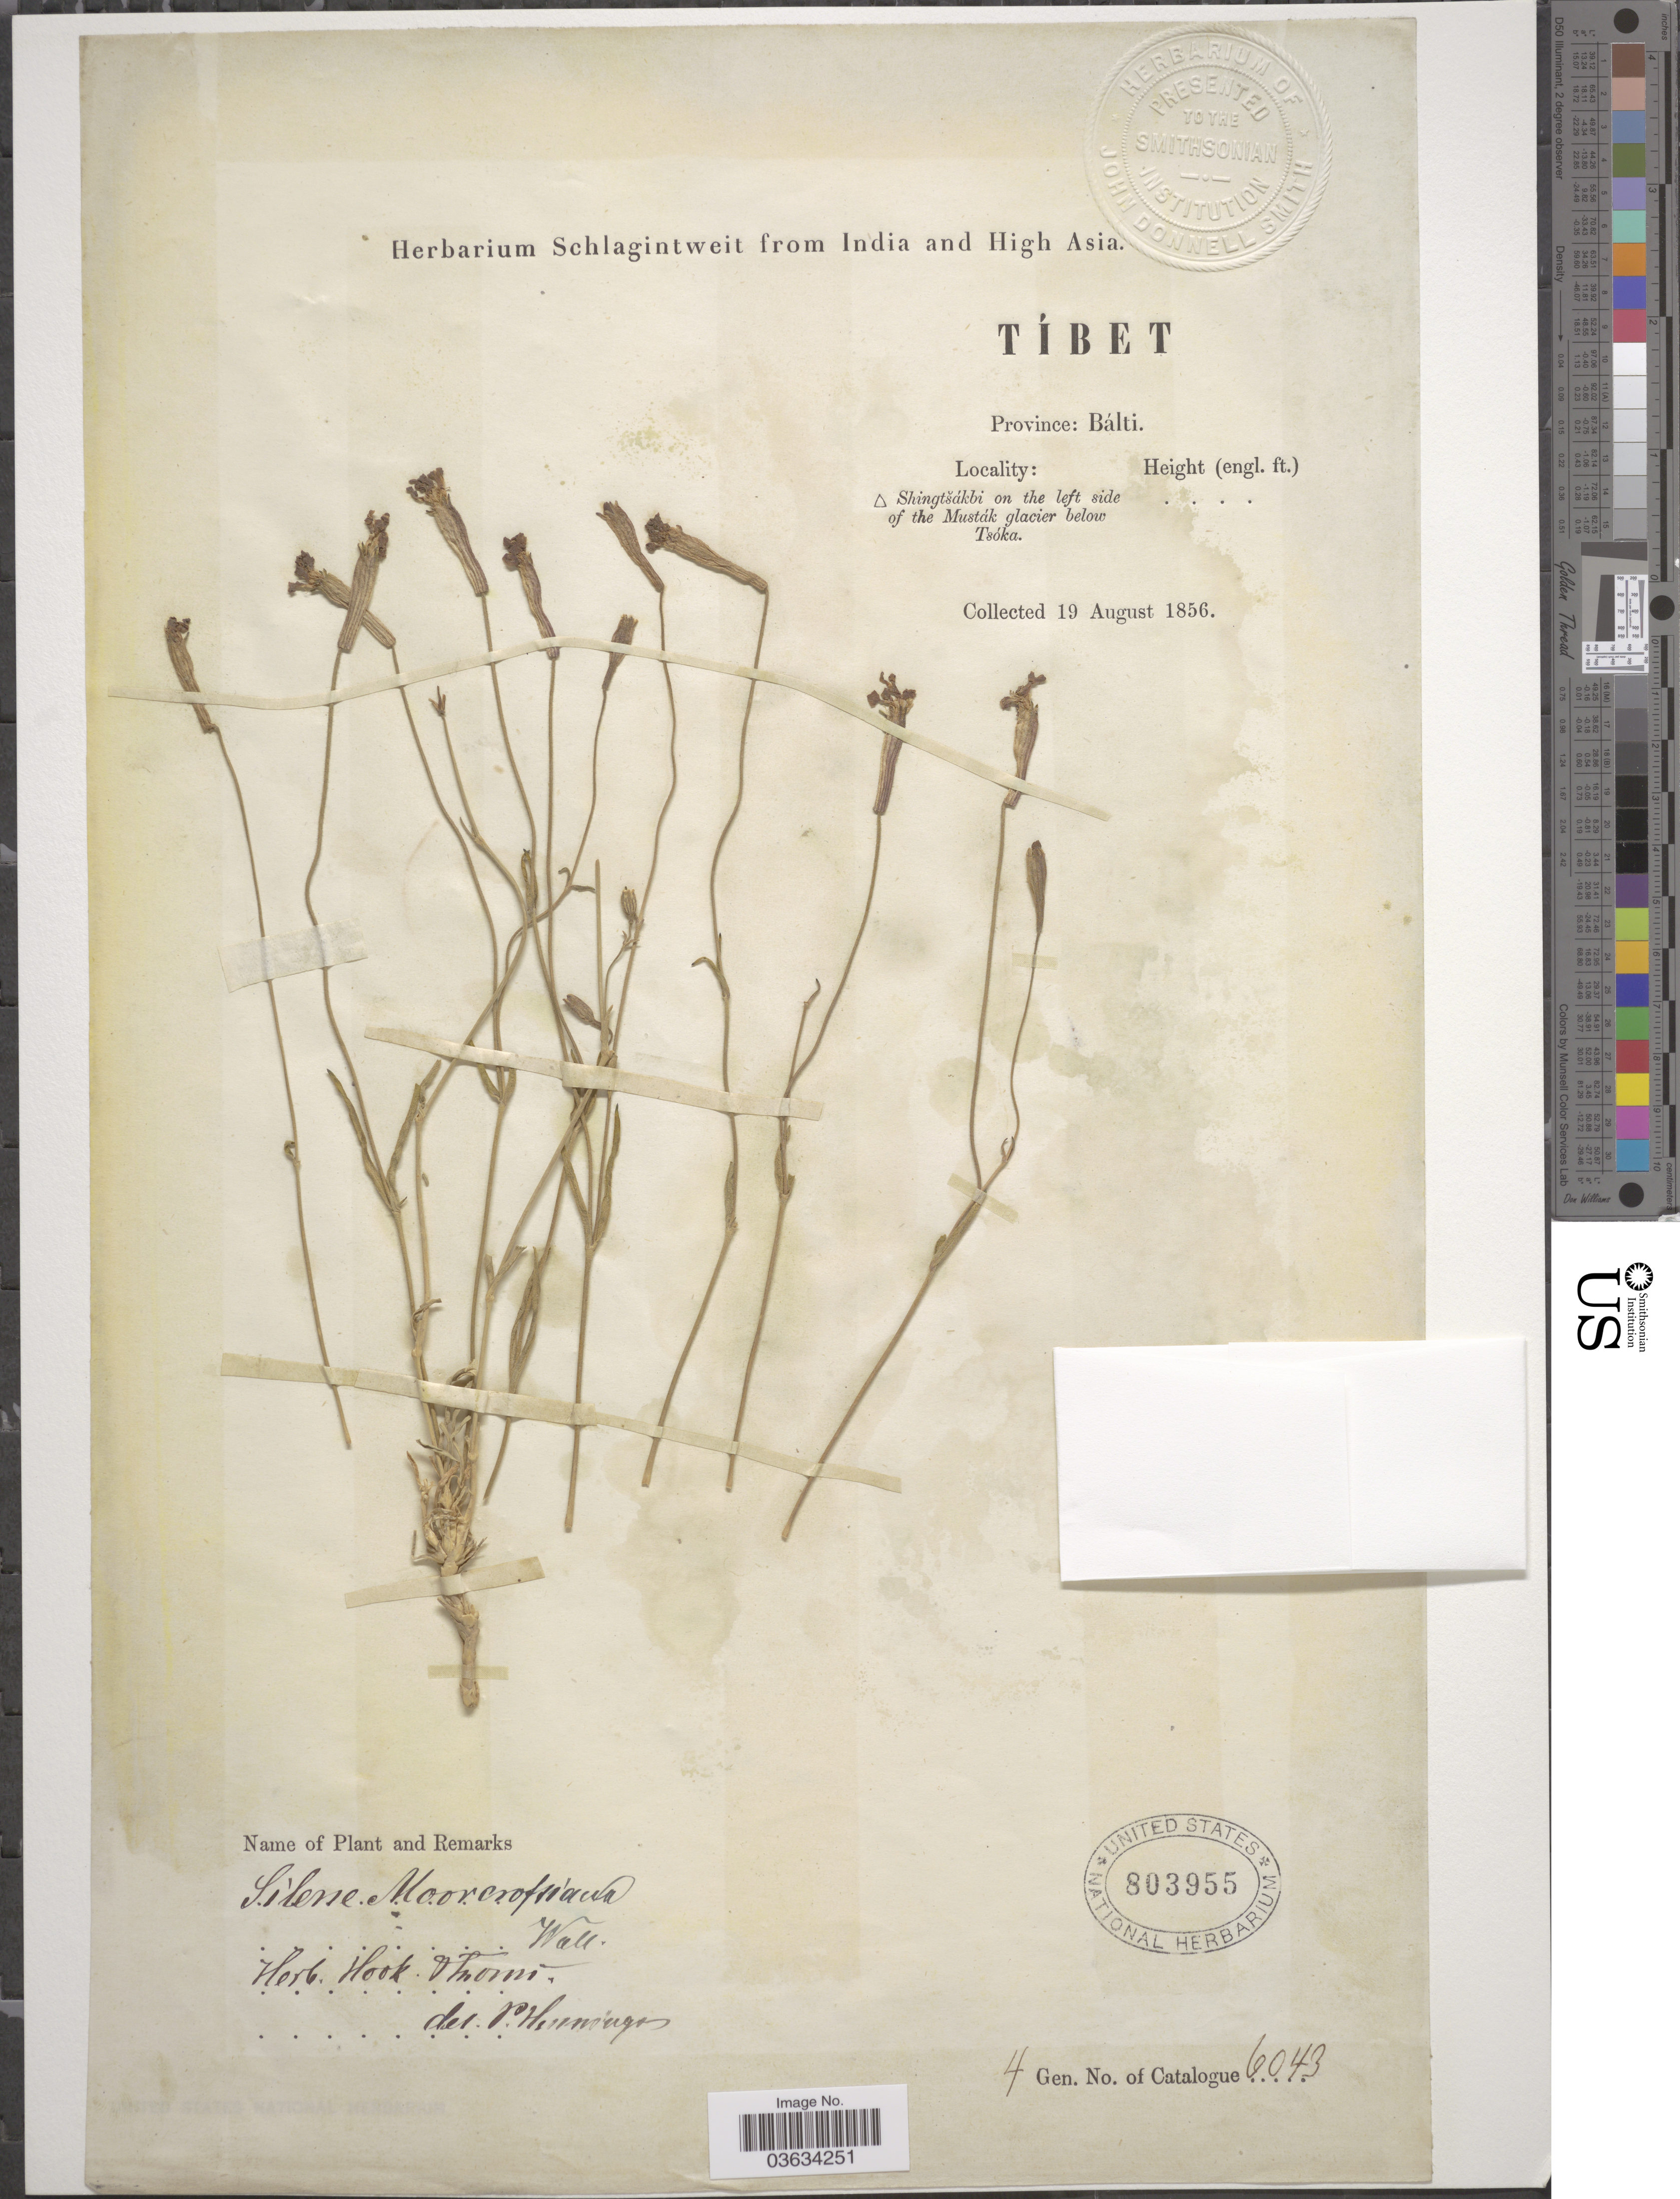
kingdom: Plantae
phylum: Tracheophyta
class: Magnoliopsida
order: Caryophyllales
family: Caryophyllaceae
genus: Silene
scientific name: Silene moorcroftiana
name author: Wall. ex Benth.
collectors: ex herb. Schlagintweit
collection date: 1856-08-19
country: China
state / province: Xizang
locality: Tíbet. Province: Bálti. Shingtsákbi on the left side of the Musták glacier below Tsóka.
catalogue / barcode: US 803955